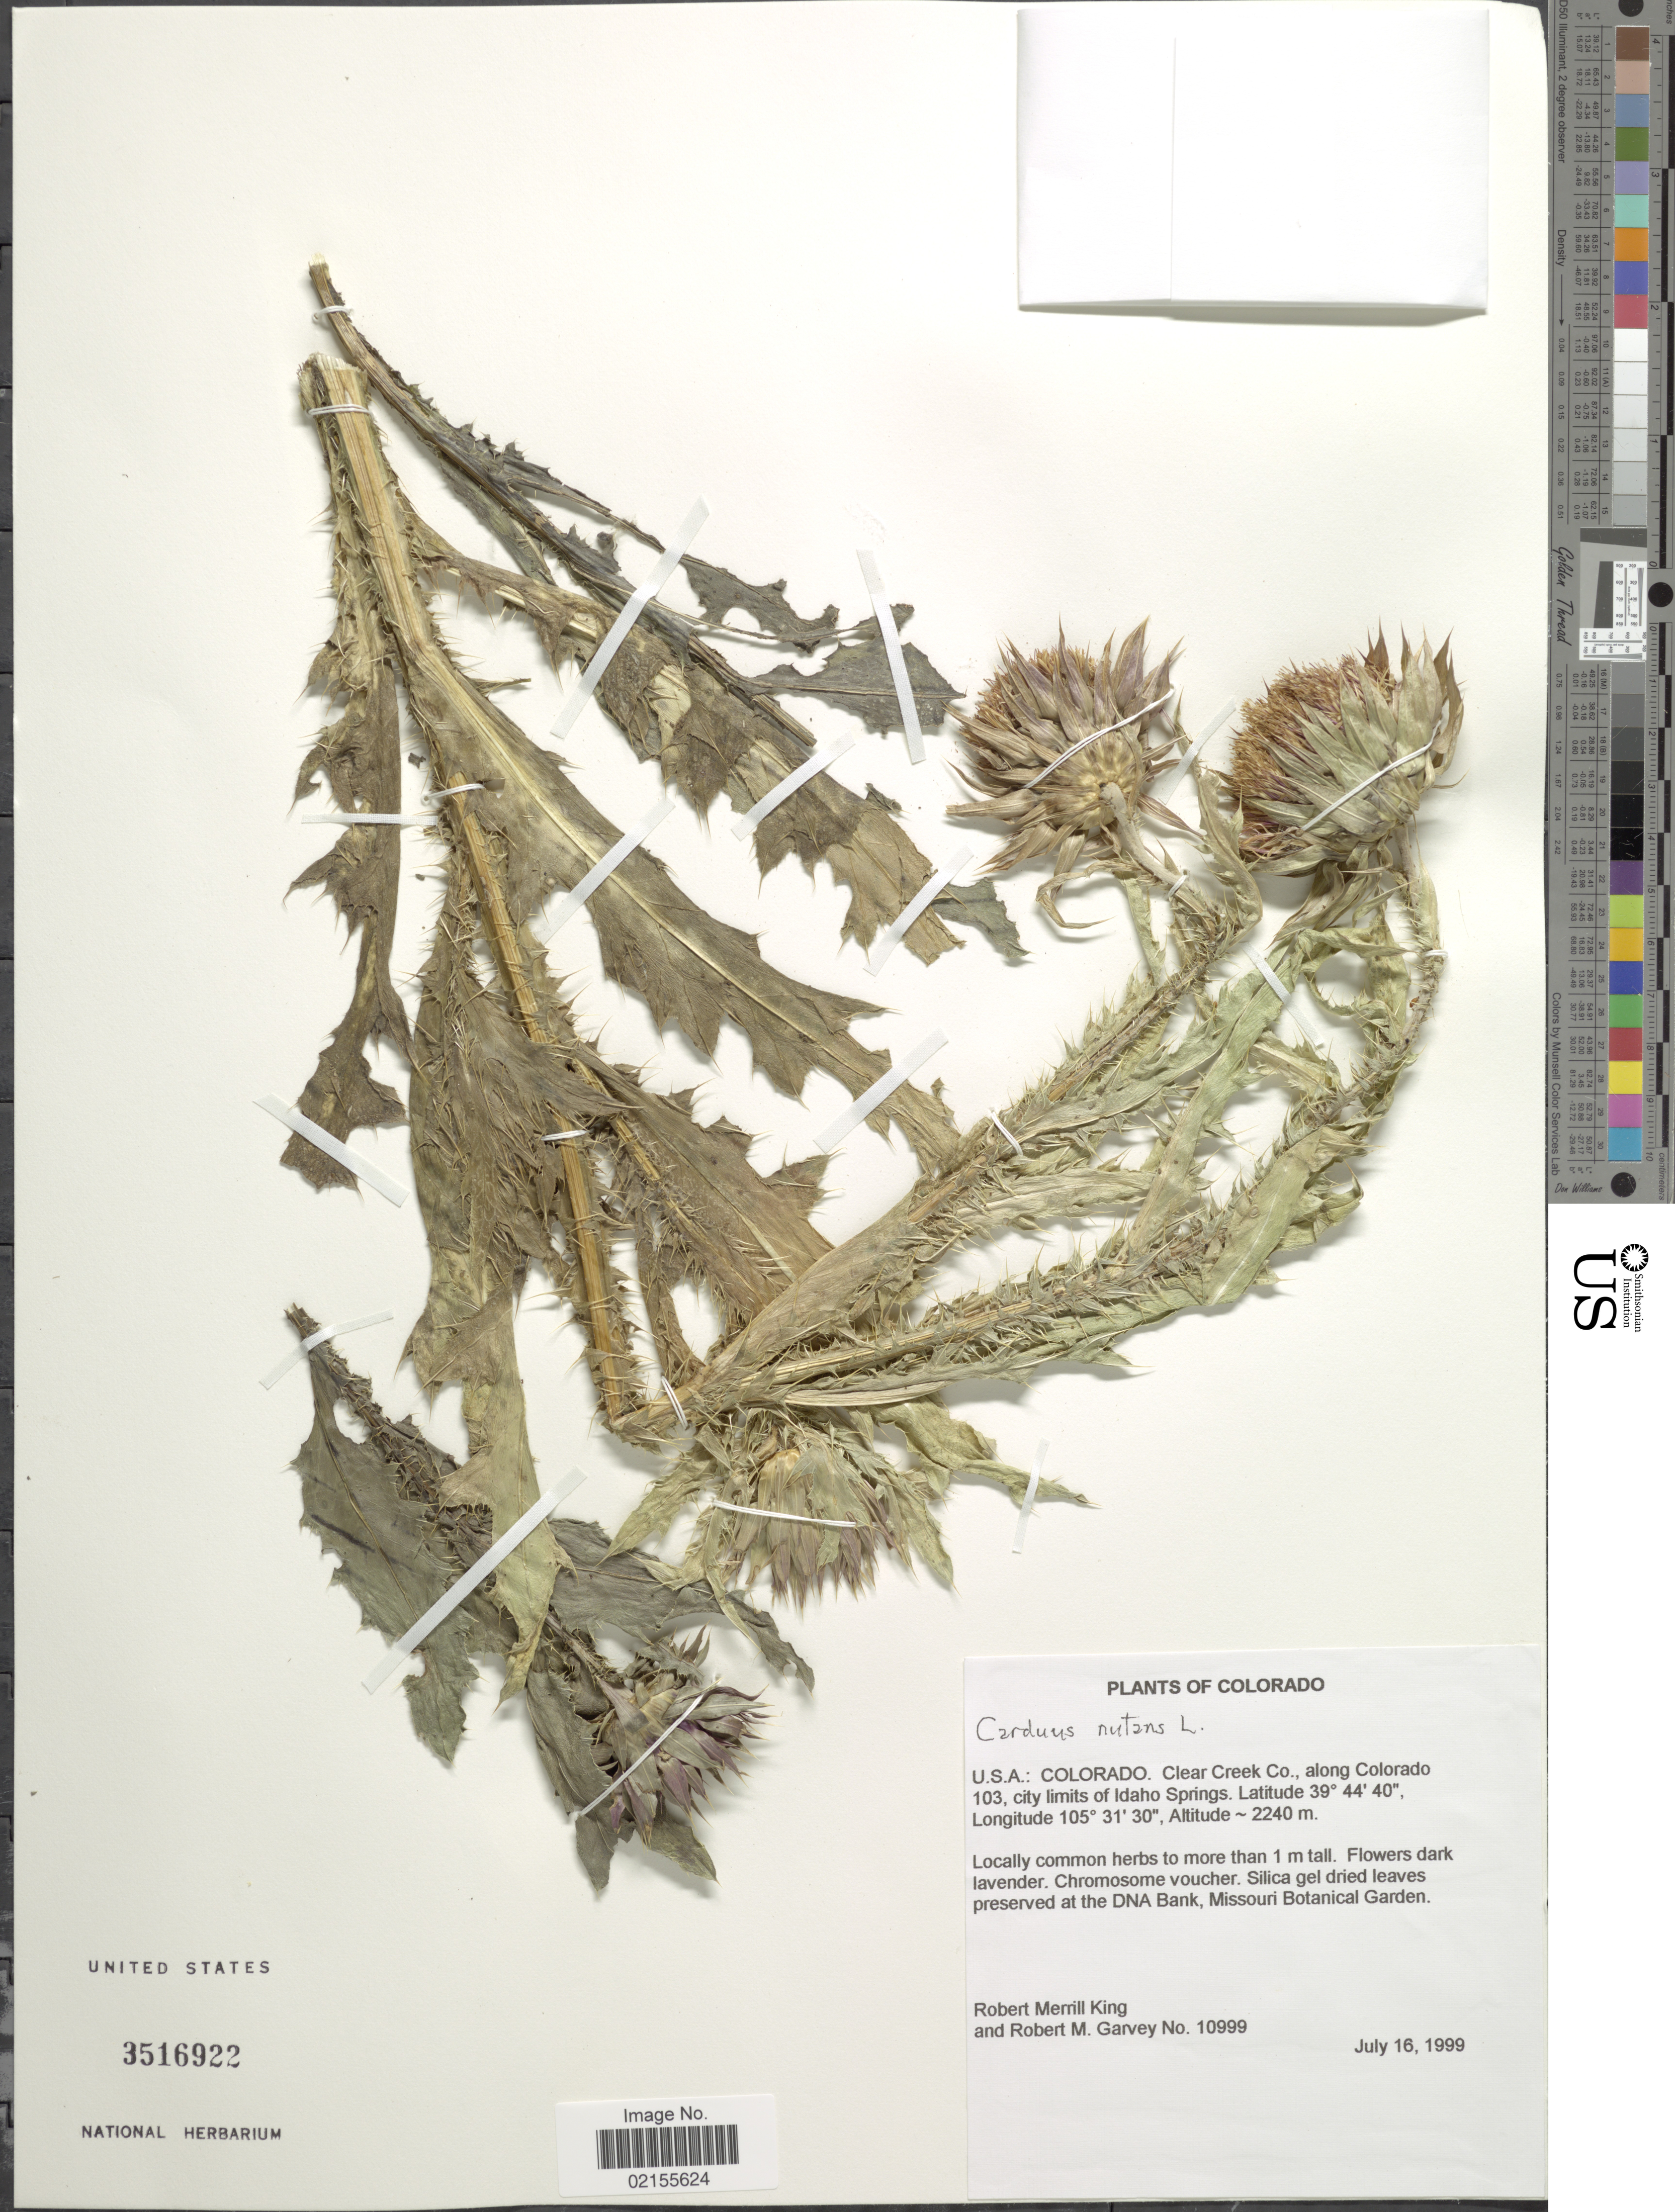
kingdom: Plantae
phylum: Tracheophyta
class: Magnoliopsida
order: Asterales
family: Asteraceae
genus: Carduus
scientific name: Carduus nutans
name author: L.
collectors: R. M. King & R. Garvey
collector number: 10999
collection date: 1999-07-16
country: United States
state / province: Colorado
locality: Clear Creek Co., along Colorado 103, city limits of Idaho Springs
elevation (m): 2240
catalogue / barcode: US 3516922